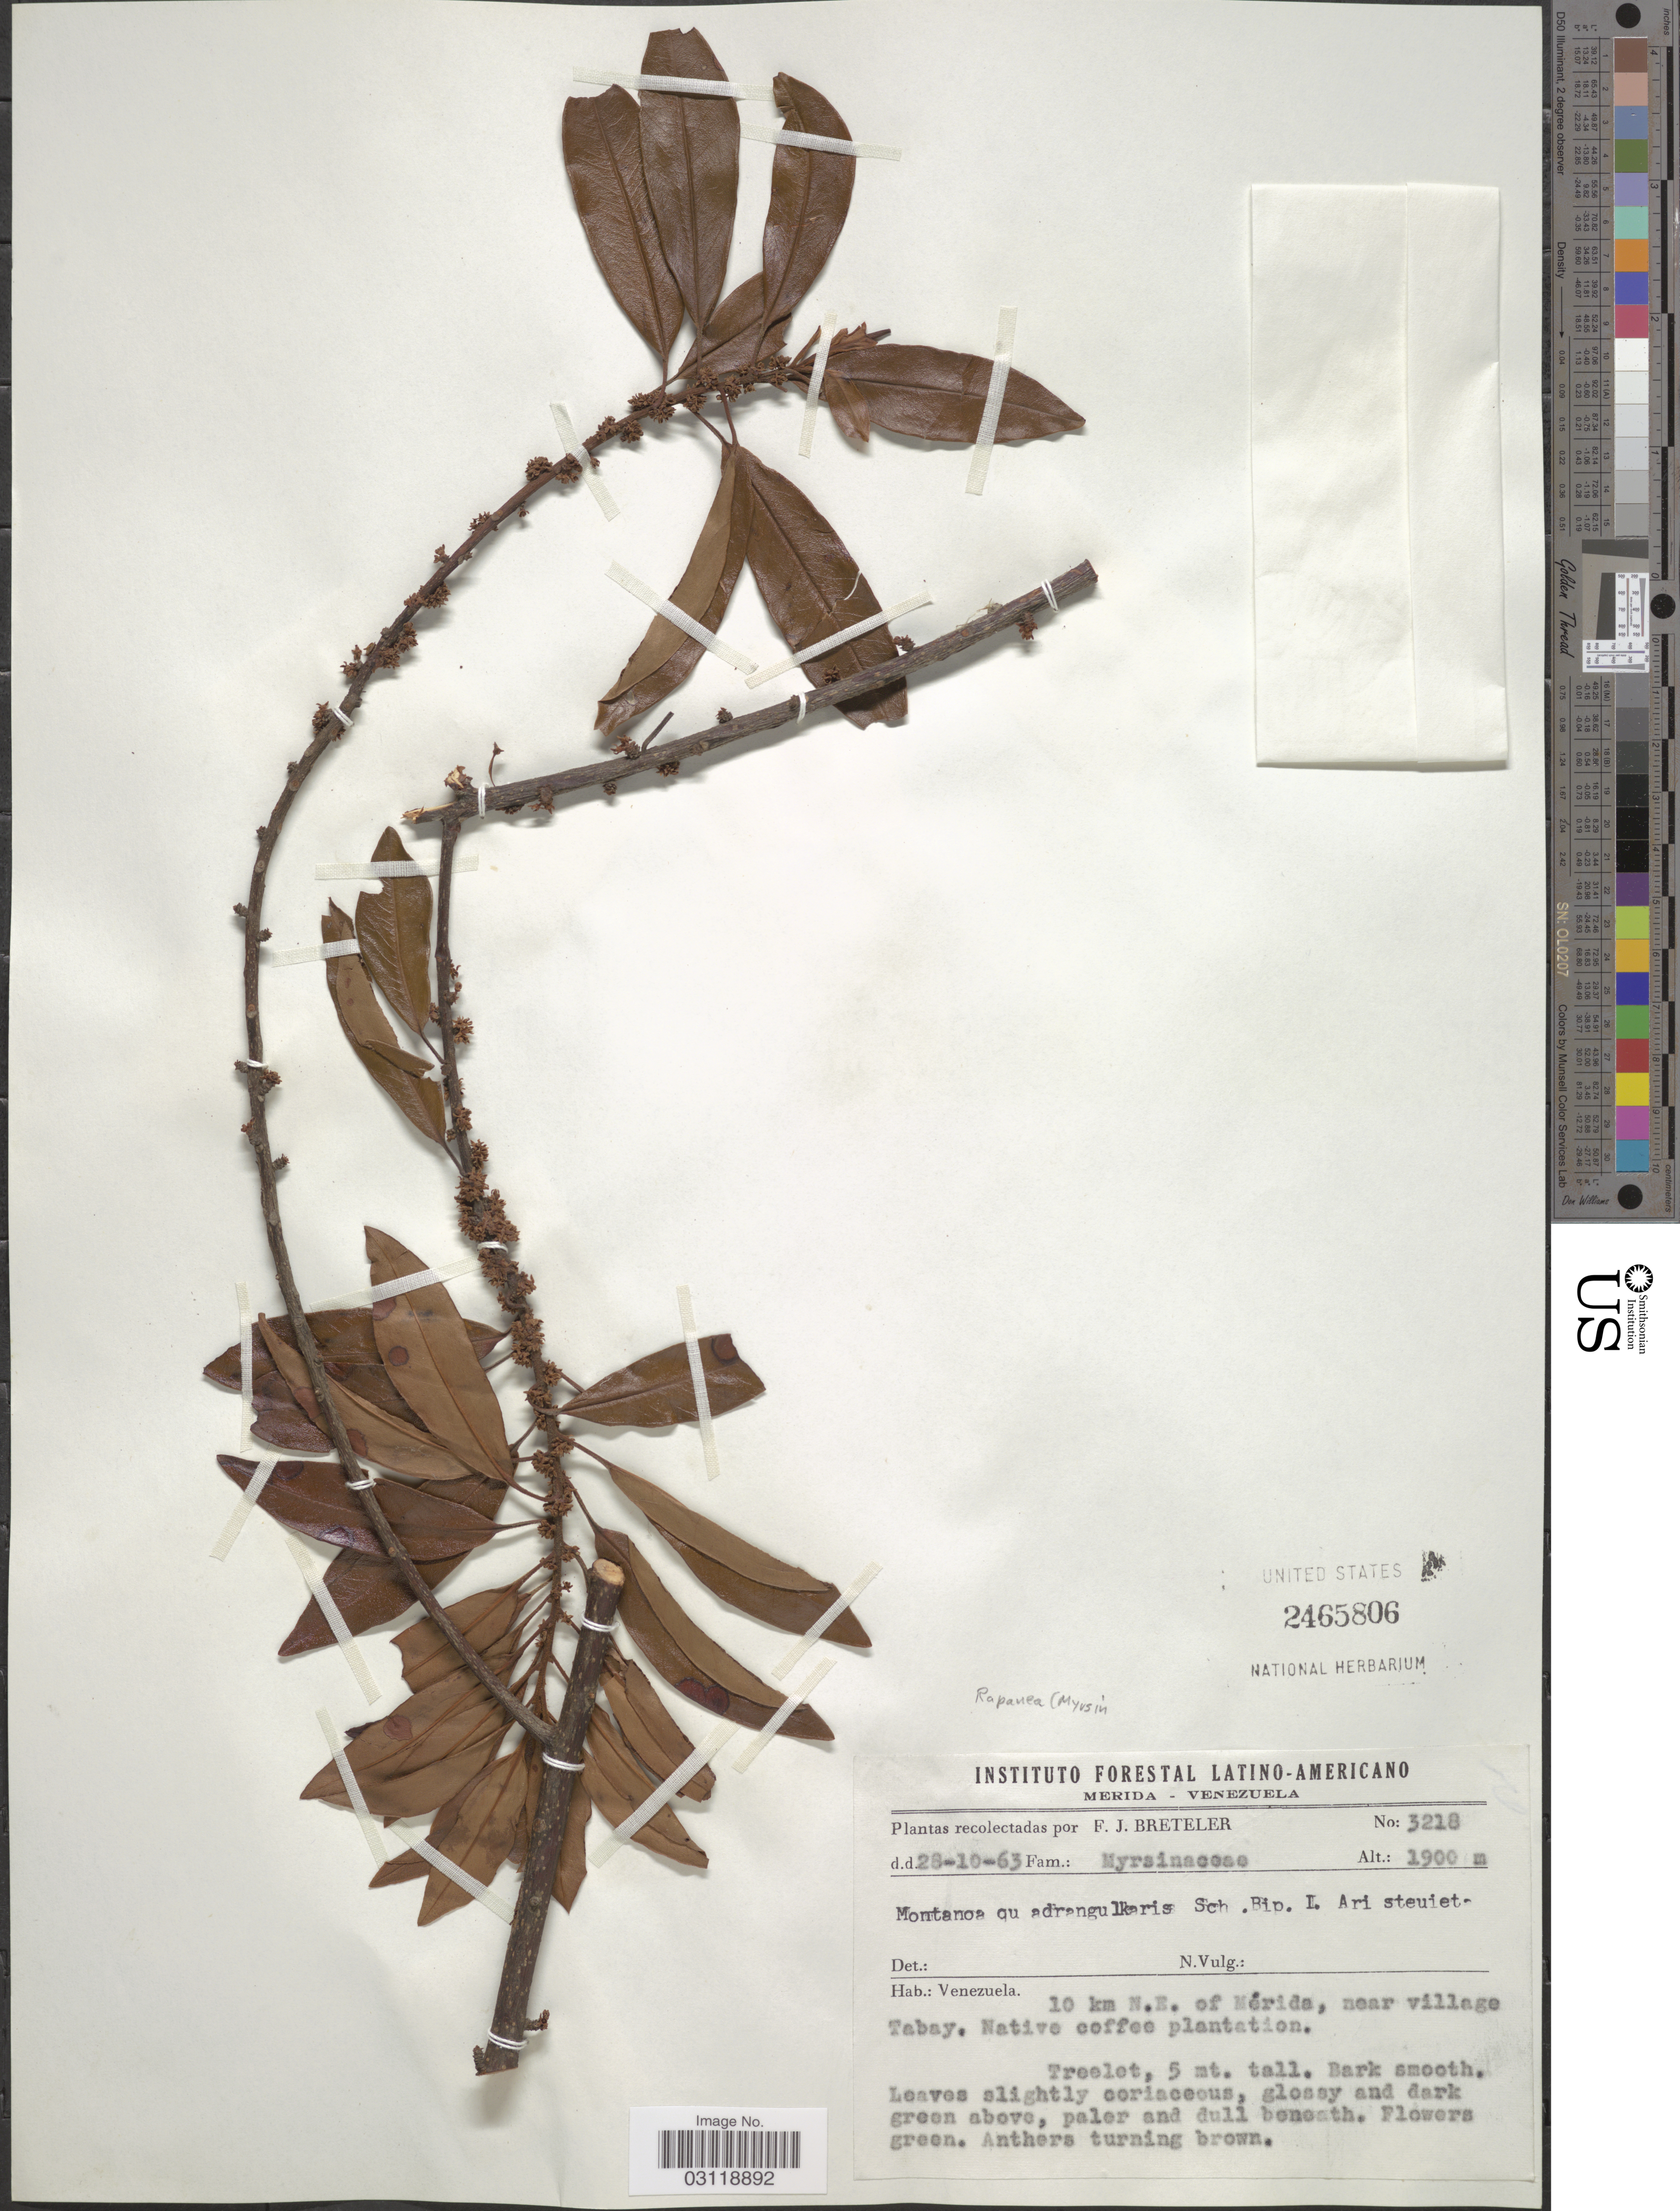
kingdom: Plantae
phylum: Tracheophyta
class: Magnoliopsida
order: Ericales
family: Primulaceae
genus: Rapanea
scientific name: Rapanea sp.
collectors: F. J. Breteler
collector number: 3218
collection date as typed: Transcribed d/m/y: 28/10/63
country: Venezuela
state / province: Mérida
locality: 10 km N. E. of Mérida, near village Tabay, Native coffee plantation.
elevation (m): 1900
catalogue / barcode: US 2465806